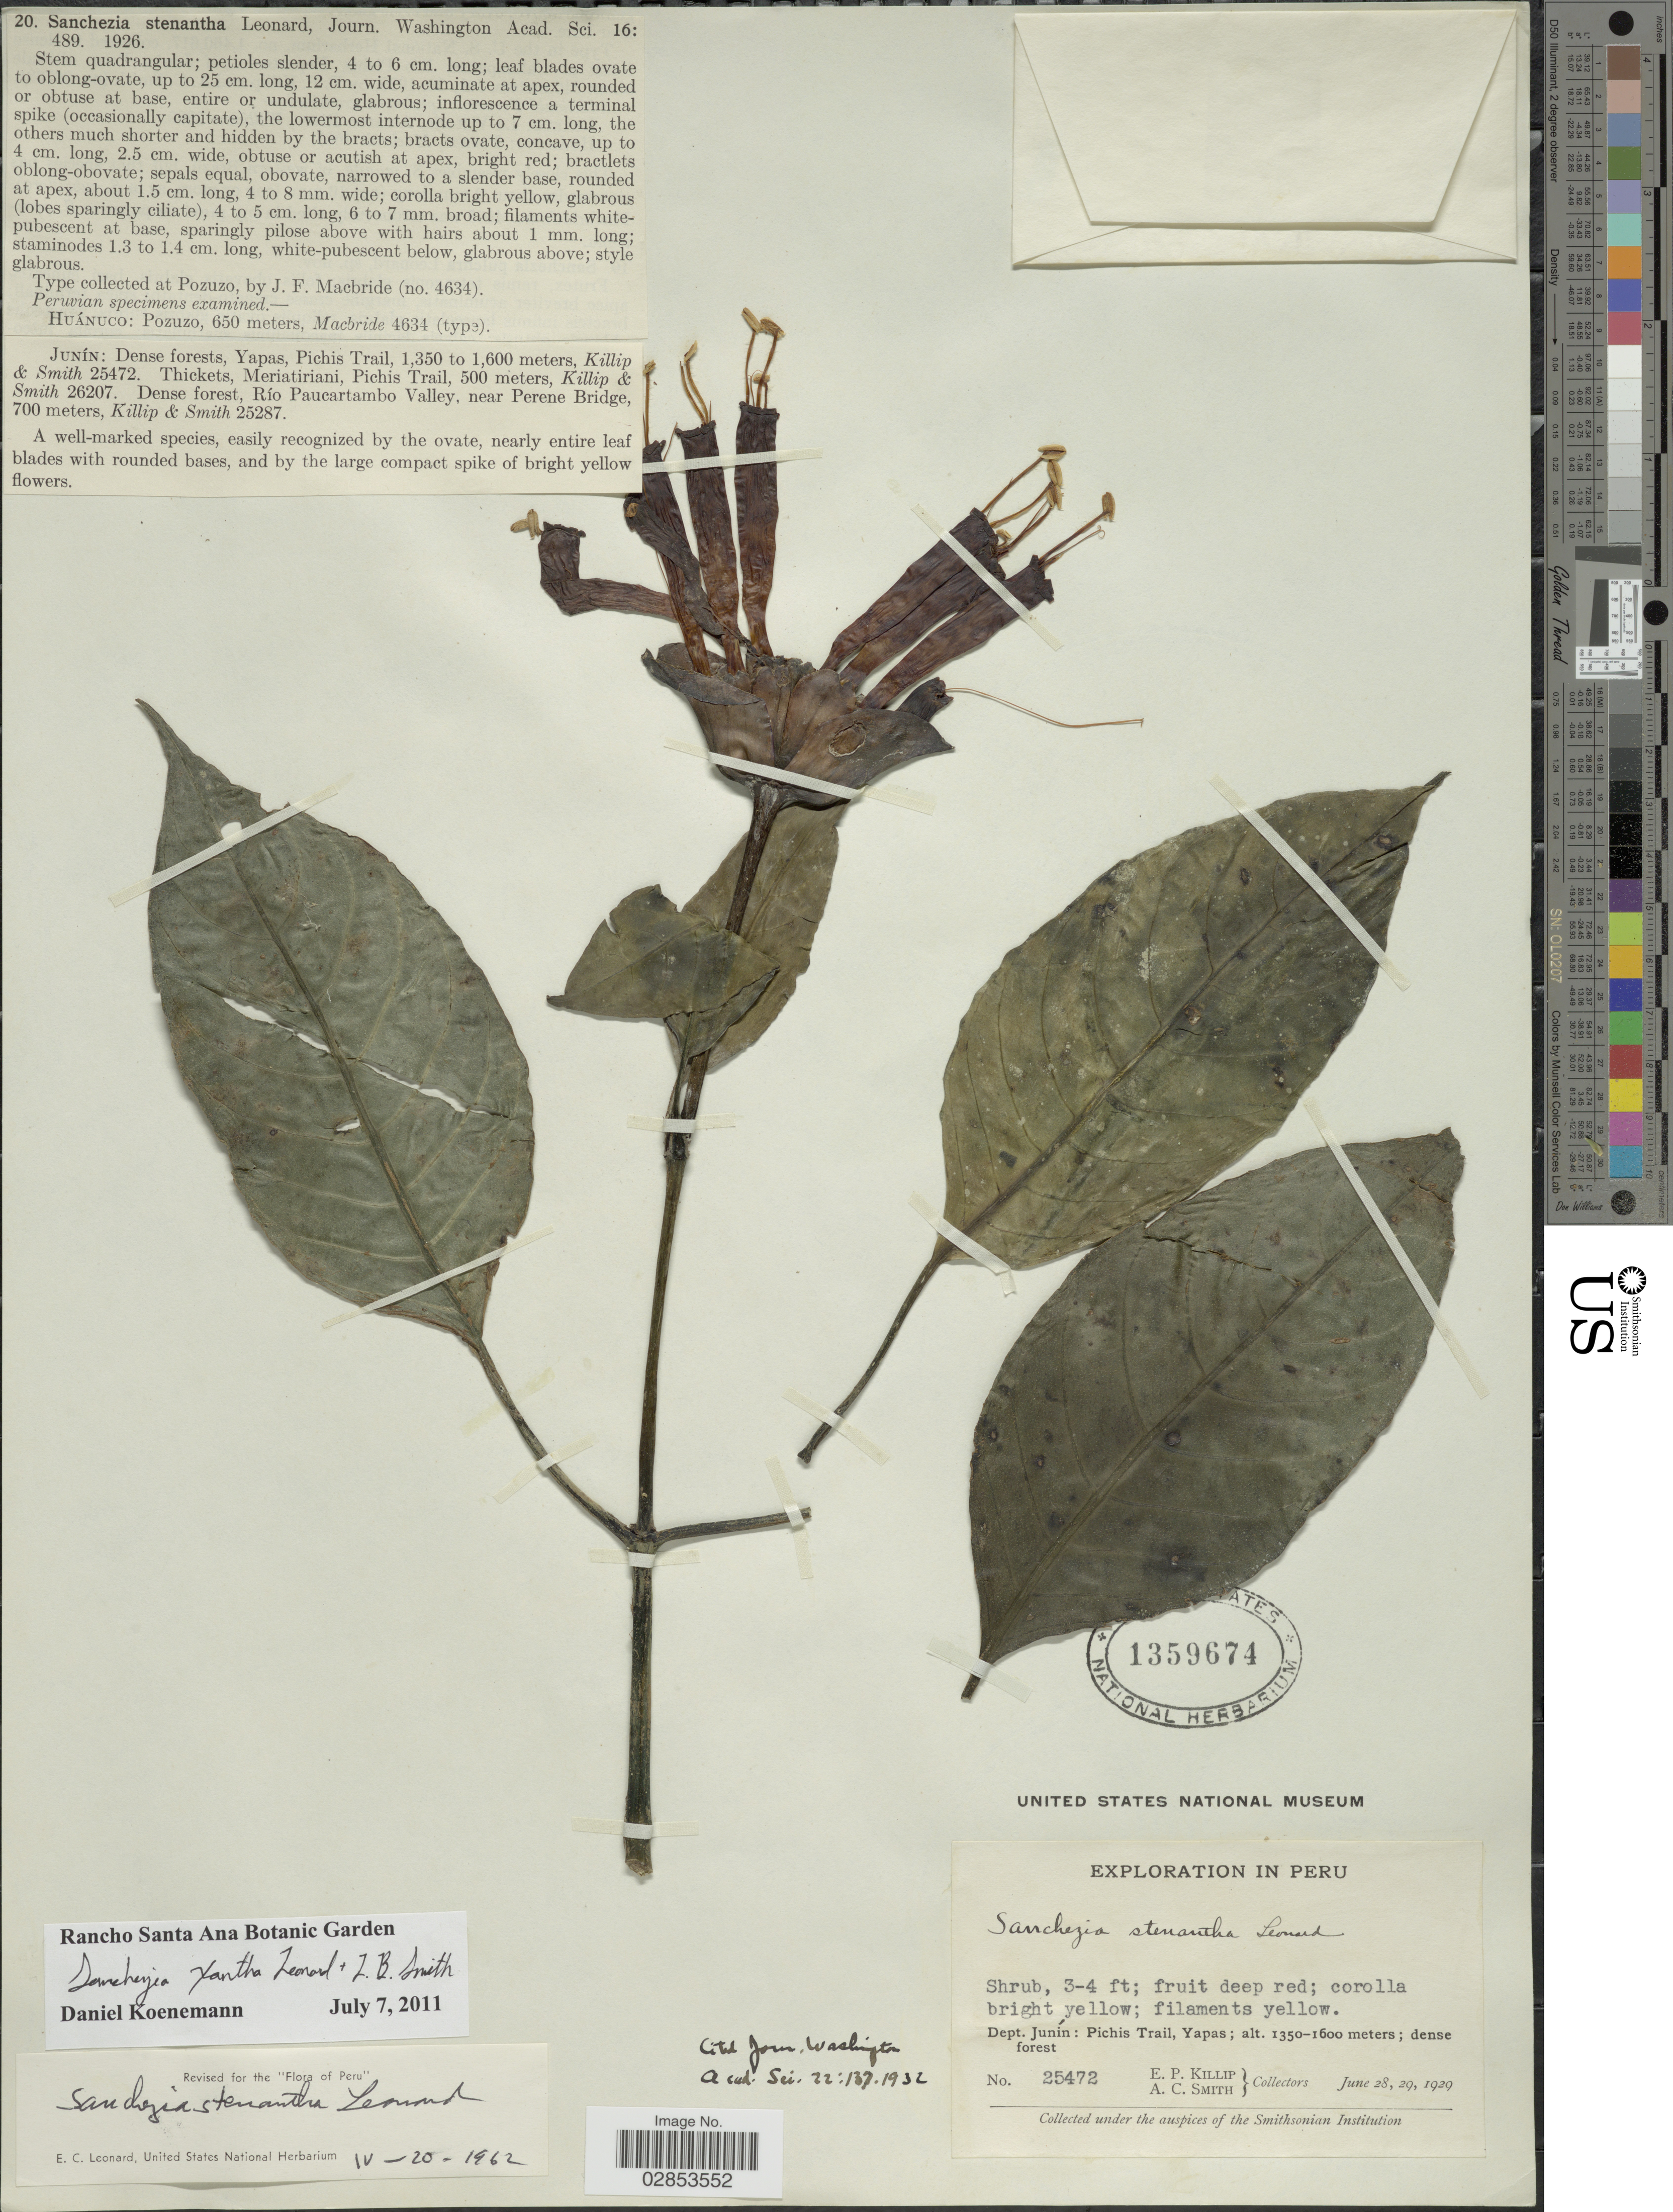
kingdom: Plantae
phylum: Tracheophyta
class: Magnoliopsida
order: Lamiales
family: Acanthaceae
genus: Sanchezia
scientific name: Sanchezia ovata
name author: Ruiz & Pav.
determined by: Azevedo, Igor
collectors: E. P. Killip & A. C. Smith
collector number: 25472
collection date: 1929-06-28/1929-06-29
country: Peru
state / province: Junín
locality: Dept. Junín: Pichis Trail, Yapas.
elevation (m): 1350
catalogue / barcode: US 1359674